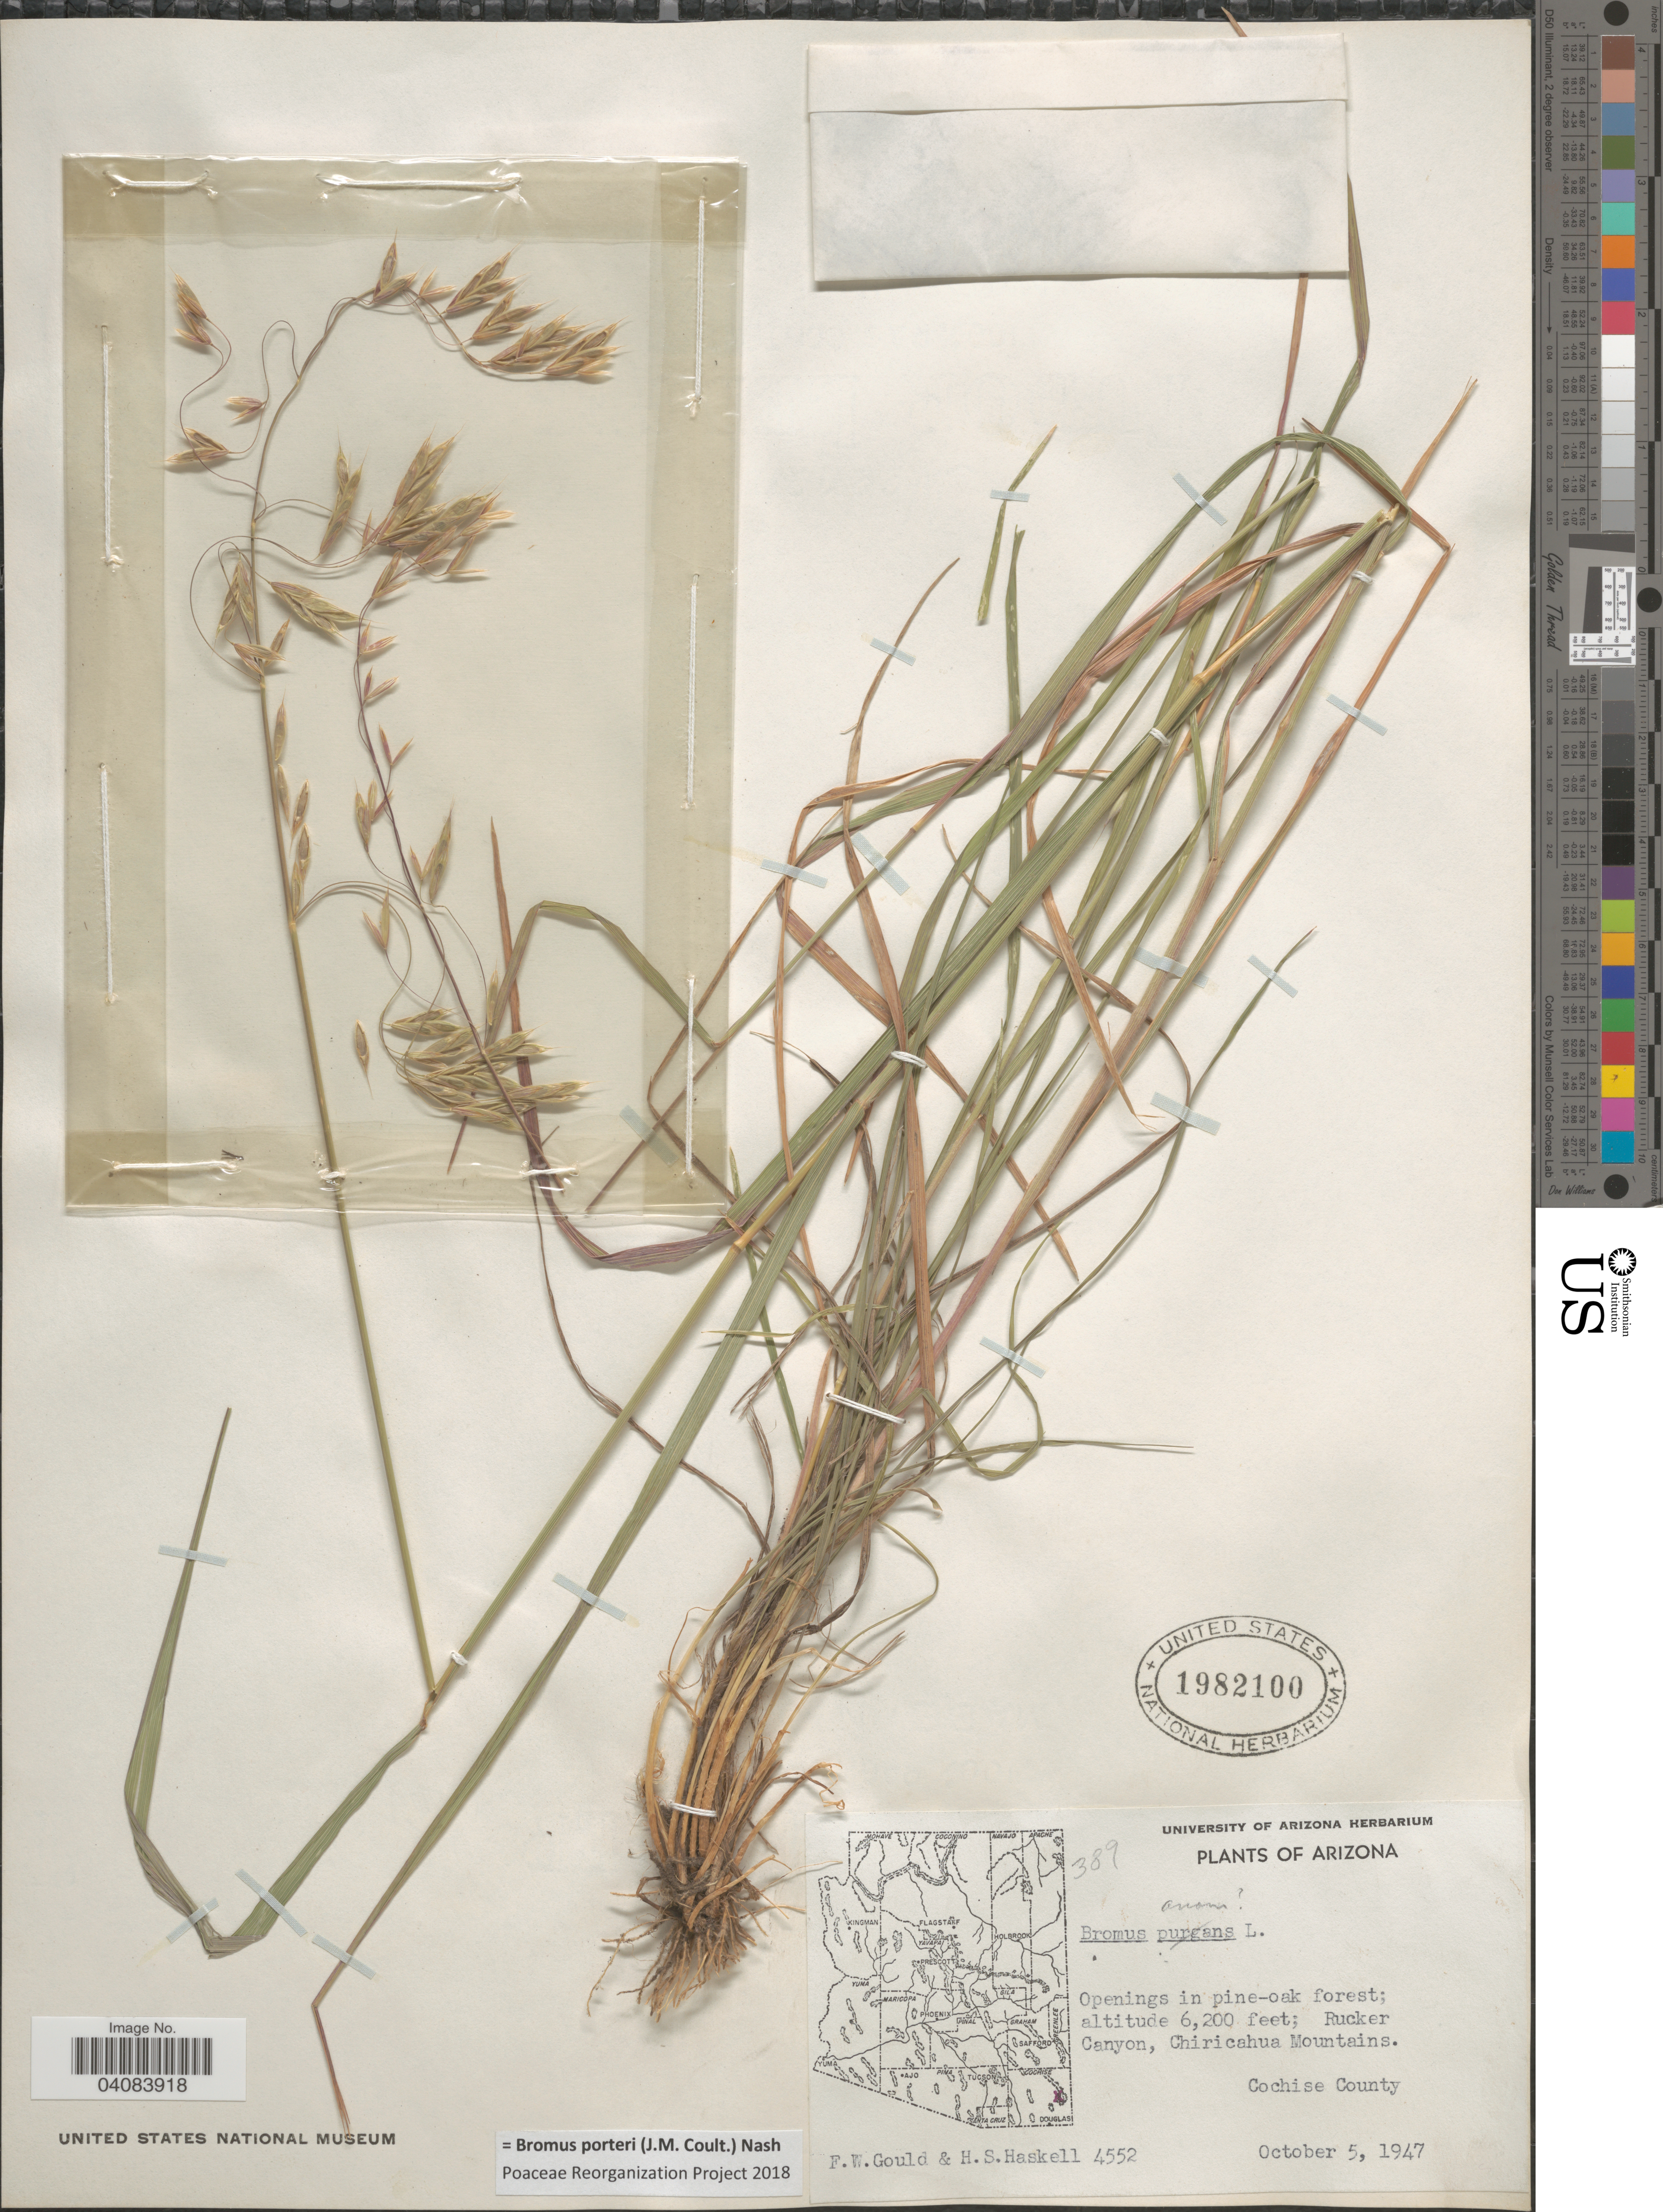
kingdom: Plantae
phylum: Tracheophyta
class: Liliopsida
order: Poales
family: Poaceae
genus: Bromus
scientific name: Bromus porteri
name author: (J.M. Coult.) Nash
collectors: F. W. Gould & H. Haskell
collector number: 4552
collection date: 1947-10-05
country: United States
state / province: Arizona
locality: Openings in pine-oak forest; Rucker Canyon, Chiricahua Mountains. Cochise County.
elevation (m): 1890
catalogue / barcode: US 1982100